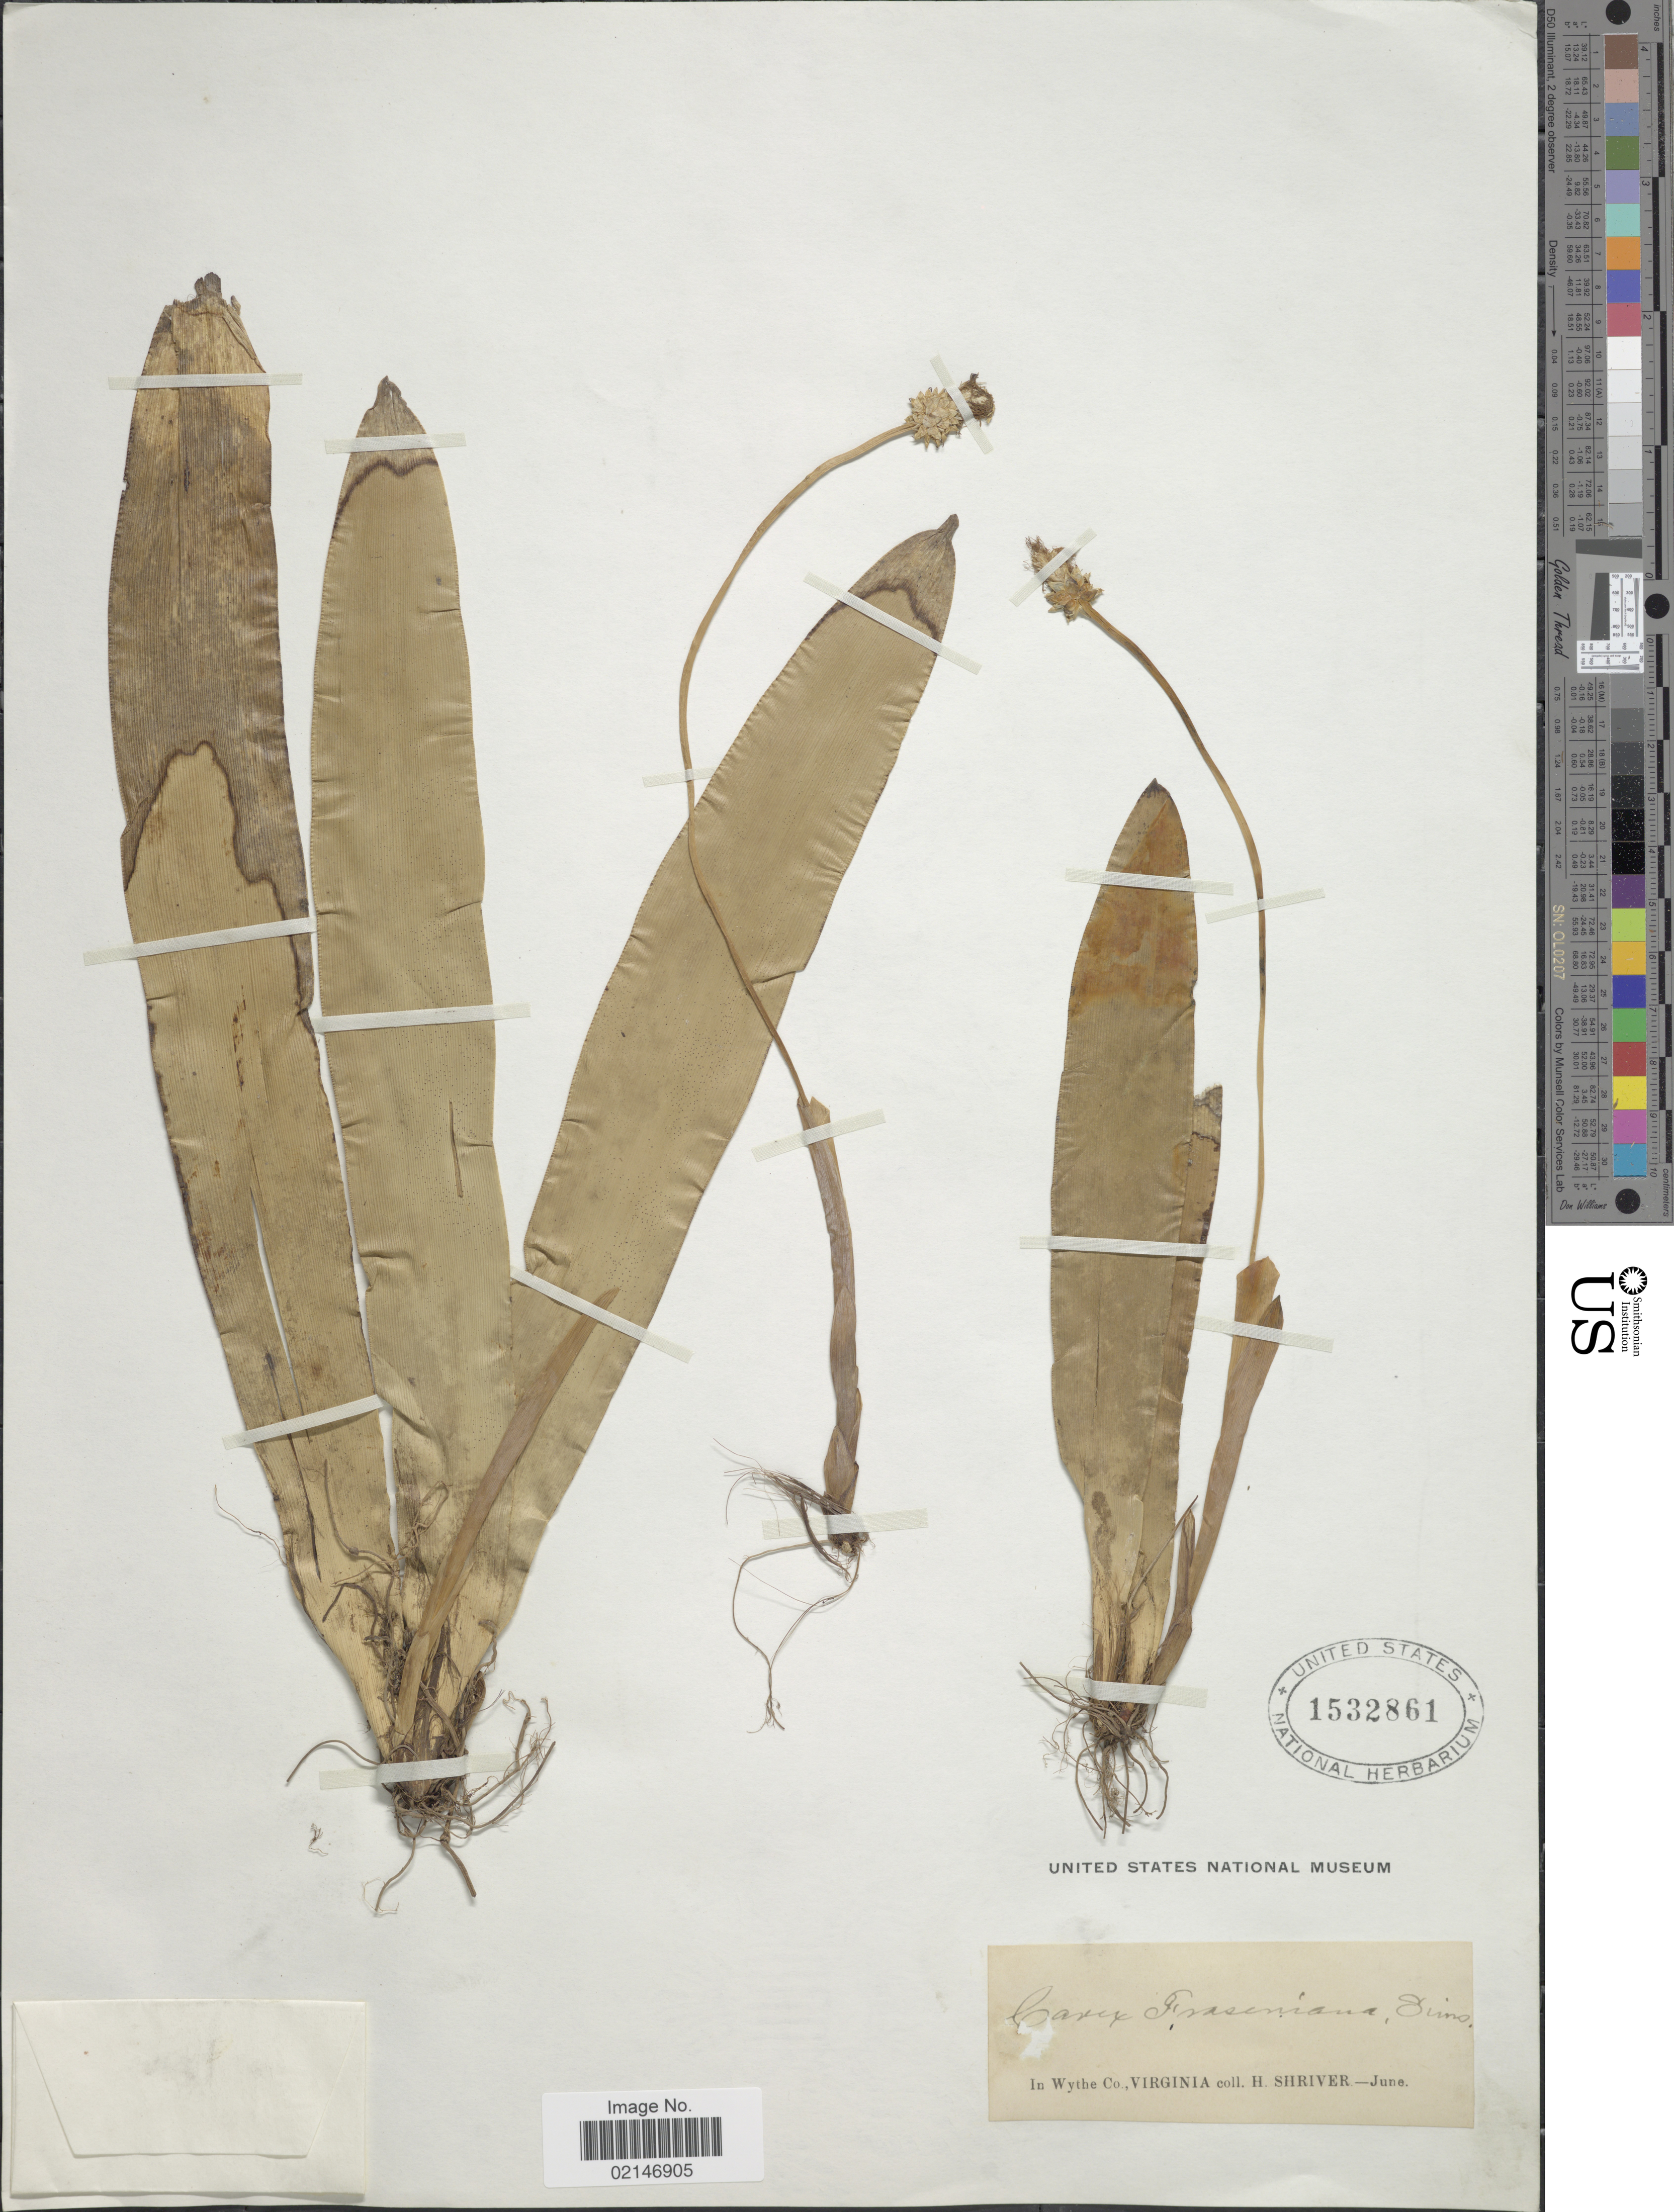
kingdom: Plantae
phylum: Tracheophyta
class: Liliopsida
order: Poales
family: Cyperaceae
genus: Carex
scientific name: Carex fraseriana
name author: Ker Gawl.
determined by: Strong, Mark T., (BOT), Smithsonian Institution - National Museum of Natural History (UNITED STATES)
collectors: H. Shriver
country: United States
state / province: Virginia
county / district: Wythe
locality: Wythe Co.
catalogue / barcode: US 1532861